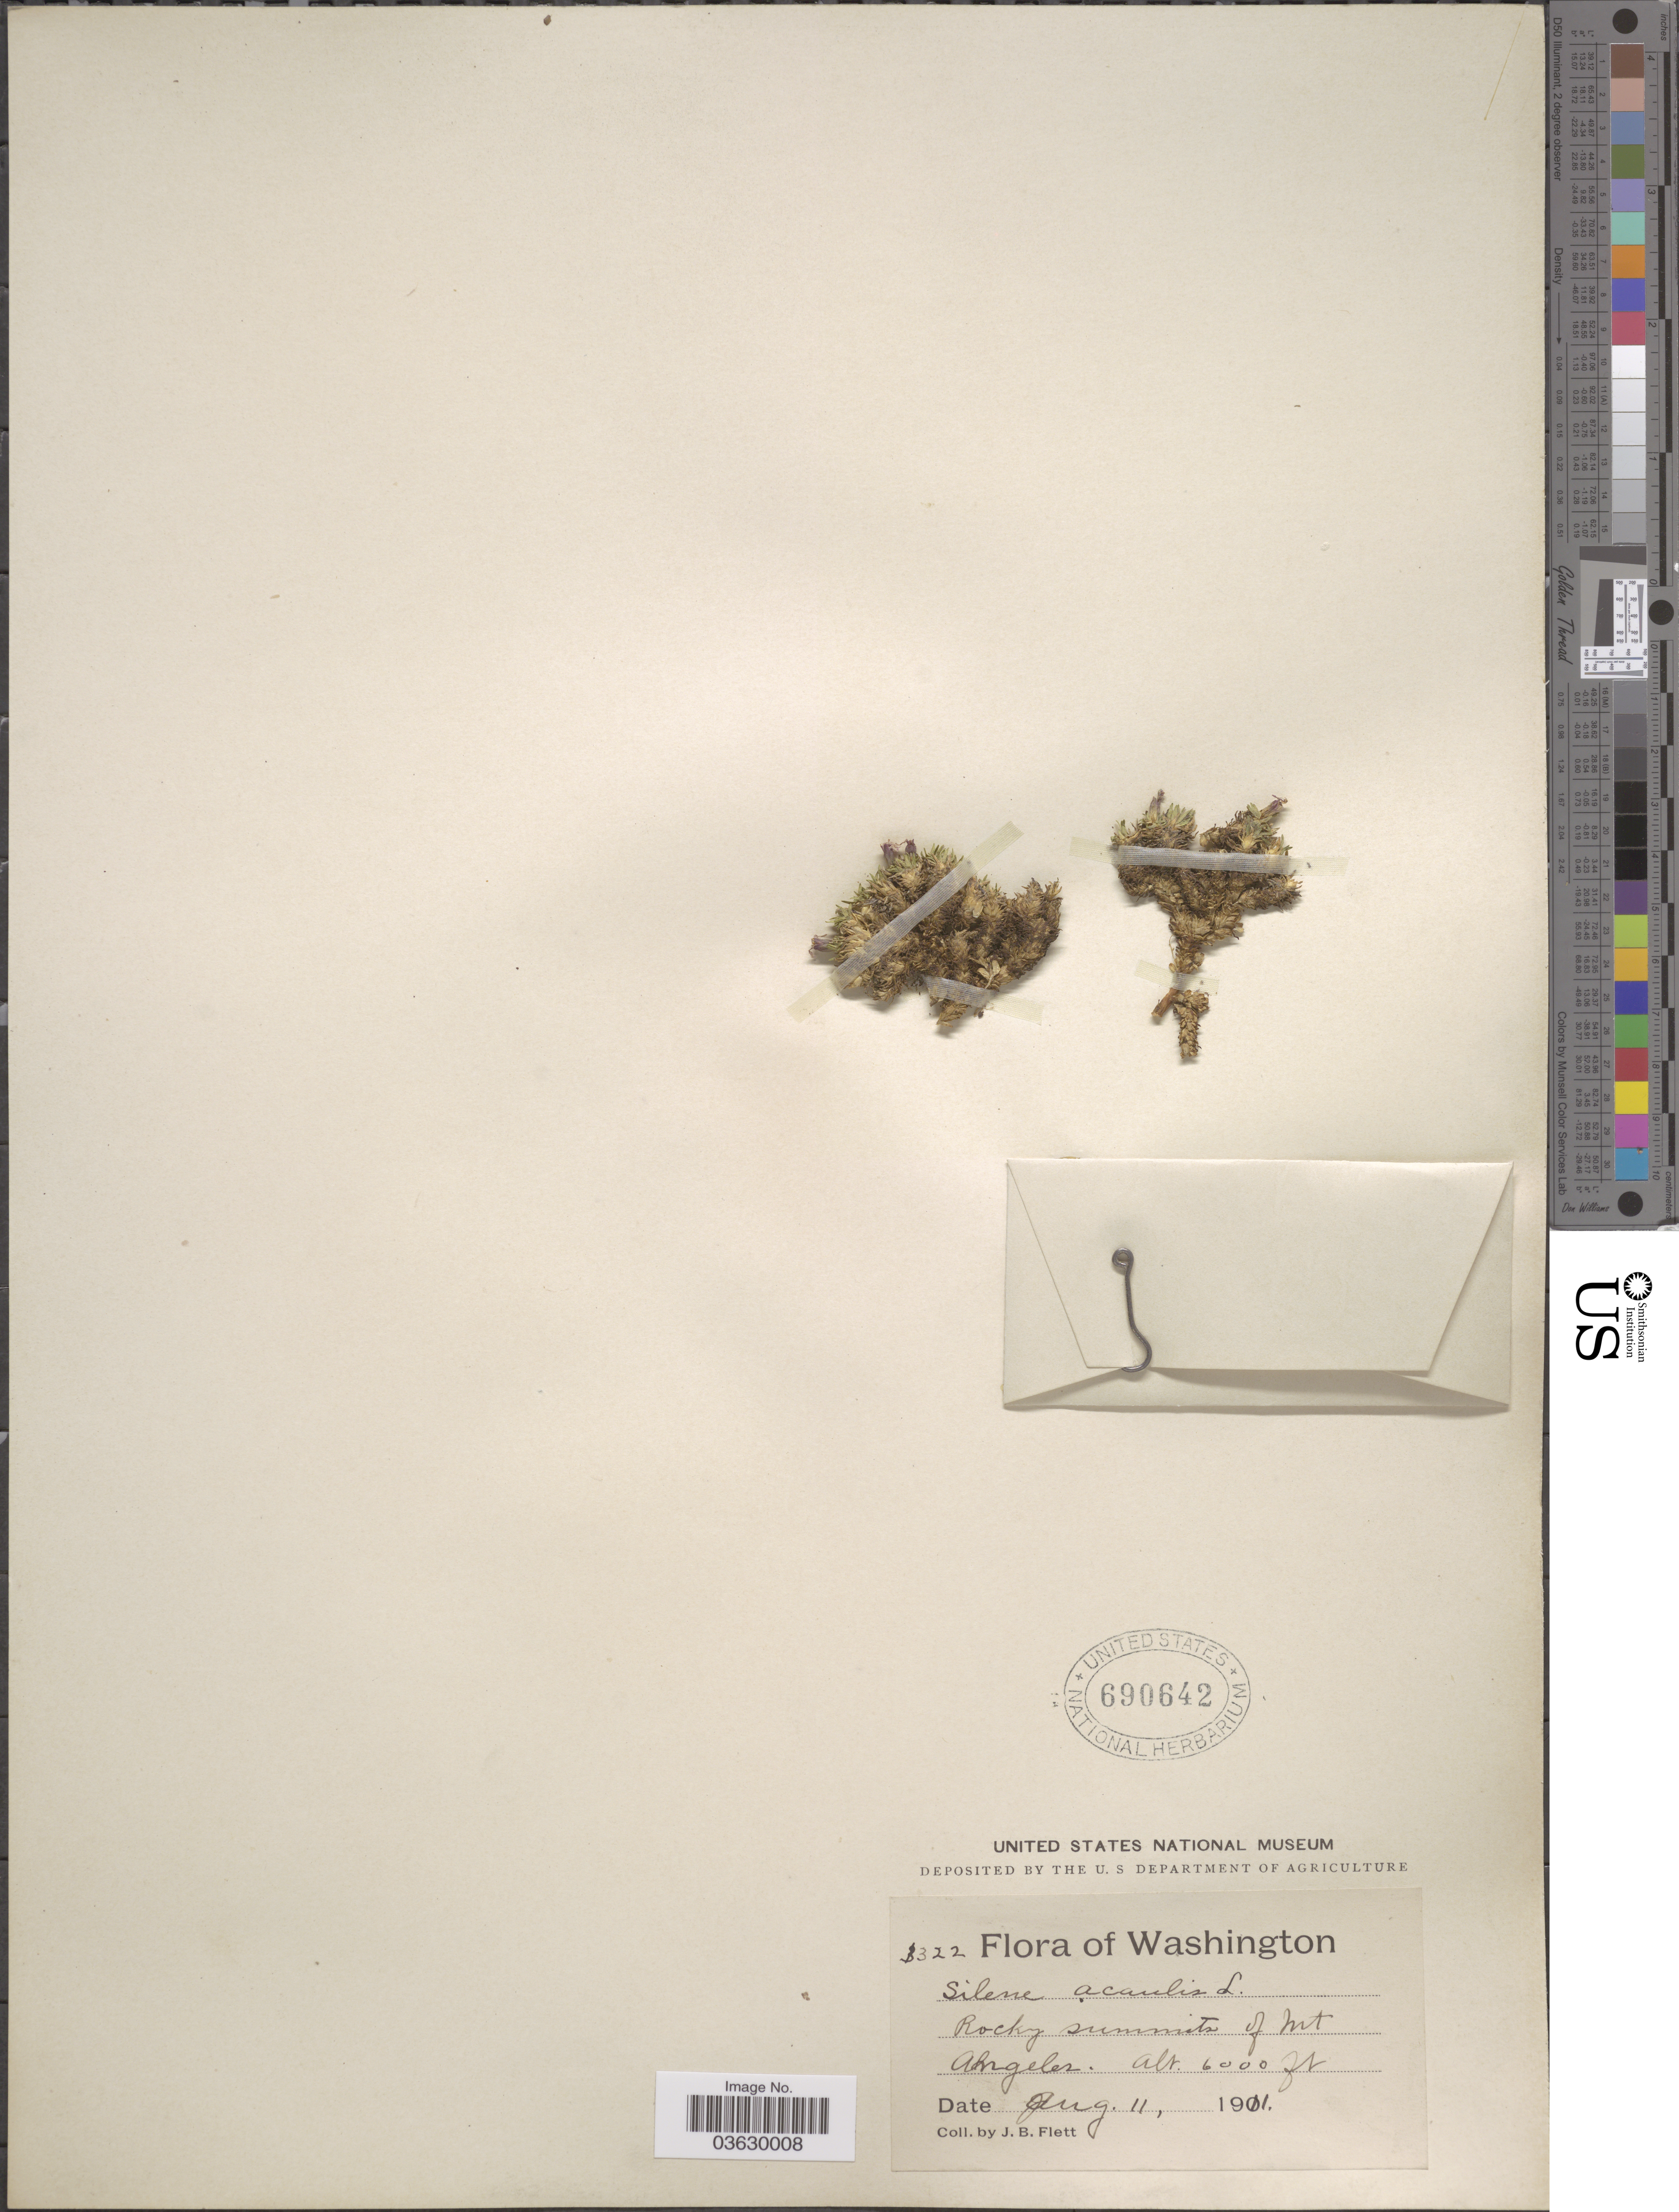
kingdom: Plantae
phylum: Tracheophyta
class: Magnoliopsida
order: Caryophyllales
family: Caryophyllaceae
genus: Silene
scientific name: Silene acaulis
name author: (L.) Jacq.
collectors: J. Flett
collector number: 1322*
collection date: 1911-08-11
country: United States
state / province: Washington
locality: Rockky summits of Mt Angeles.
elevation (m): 1829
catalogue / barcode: US 690642